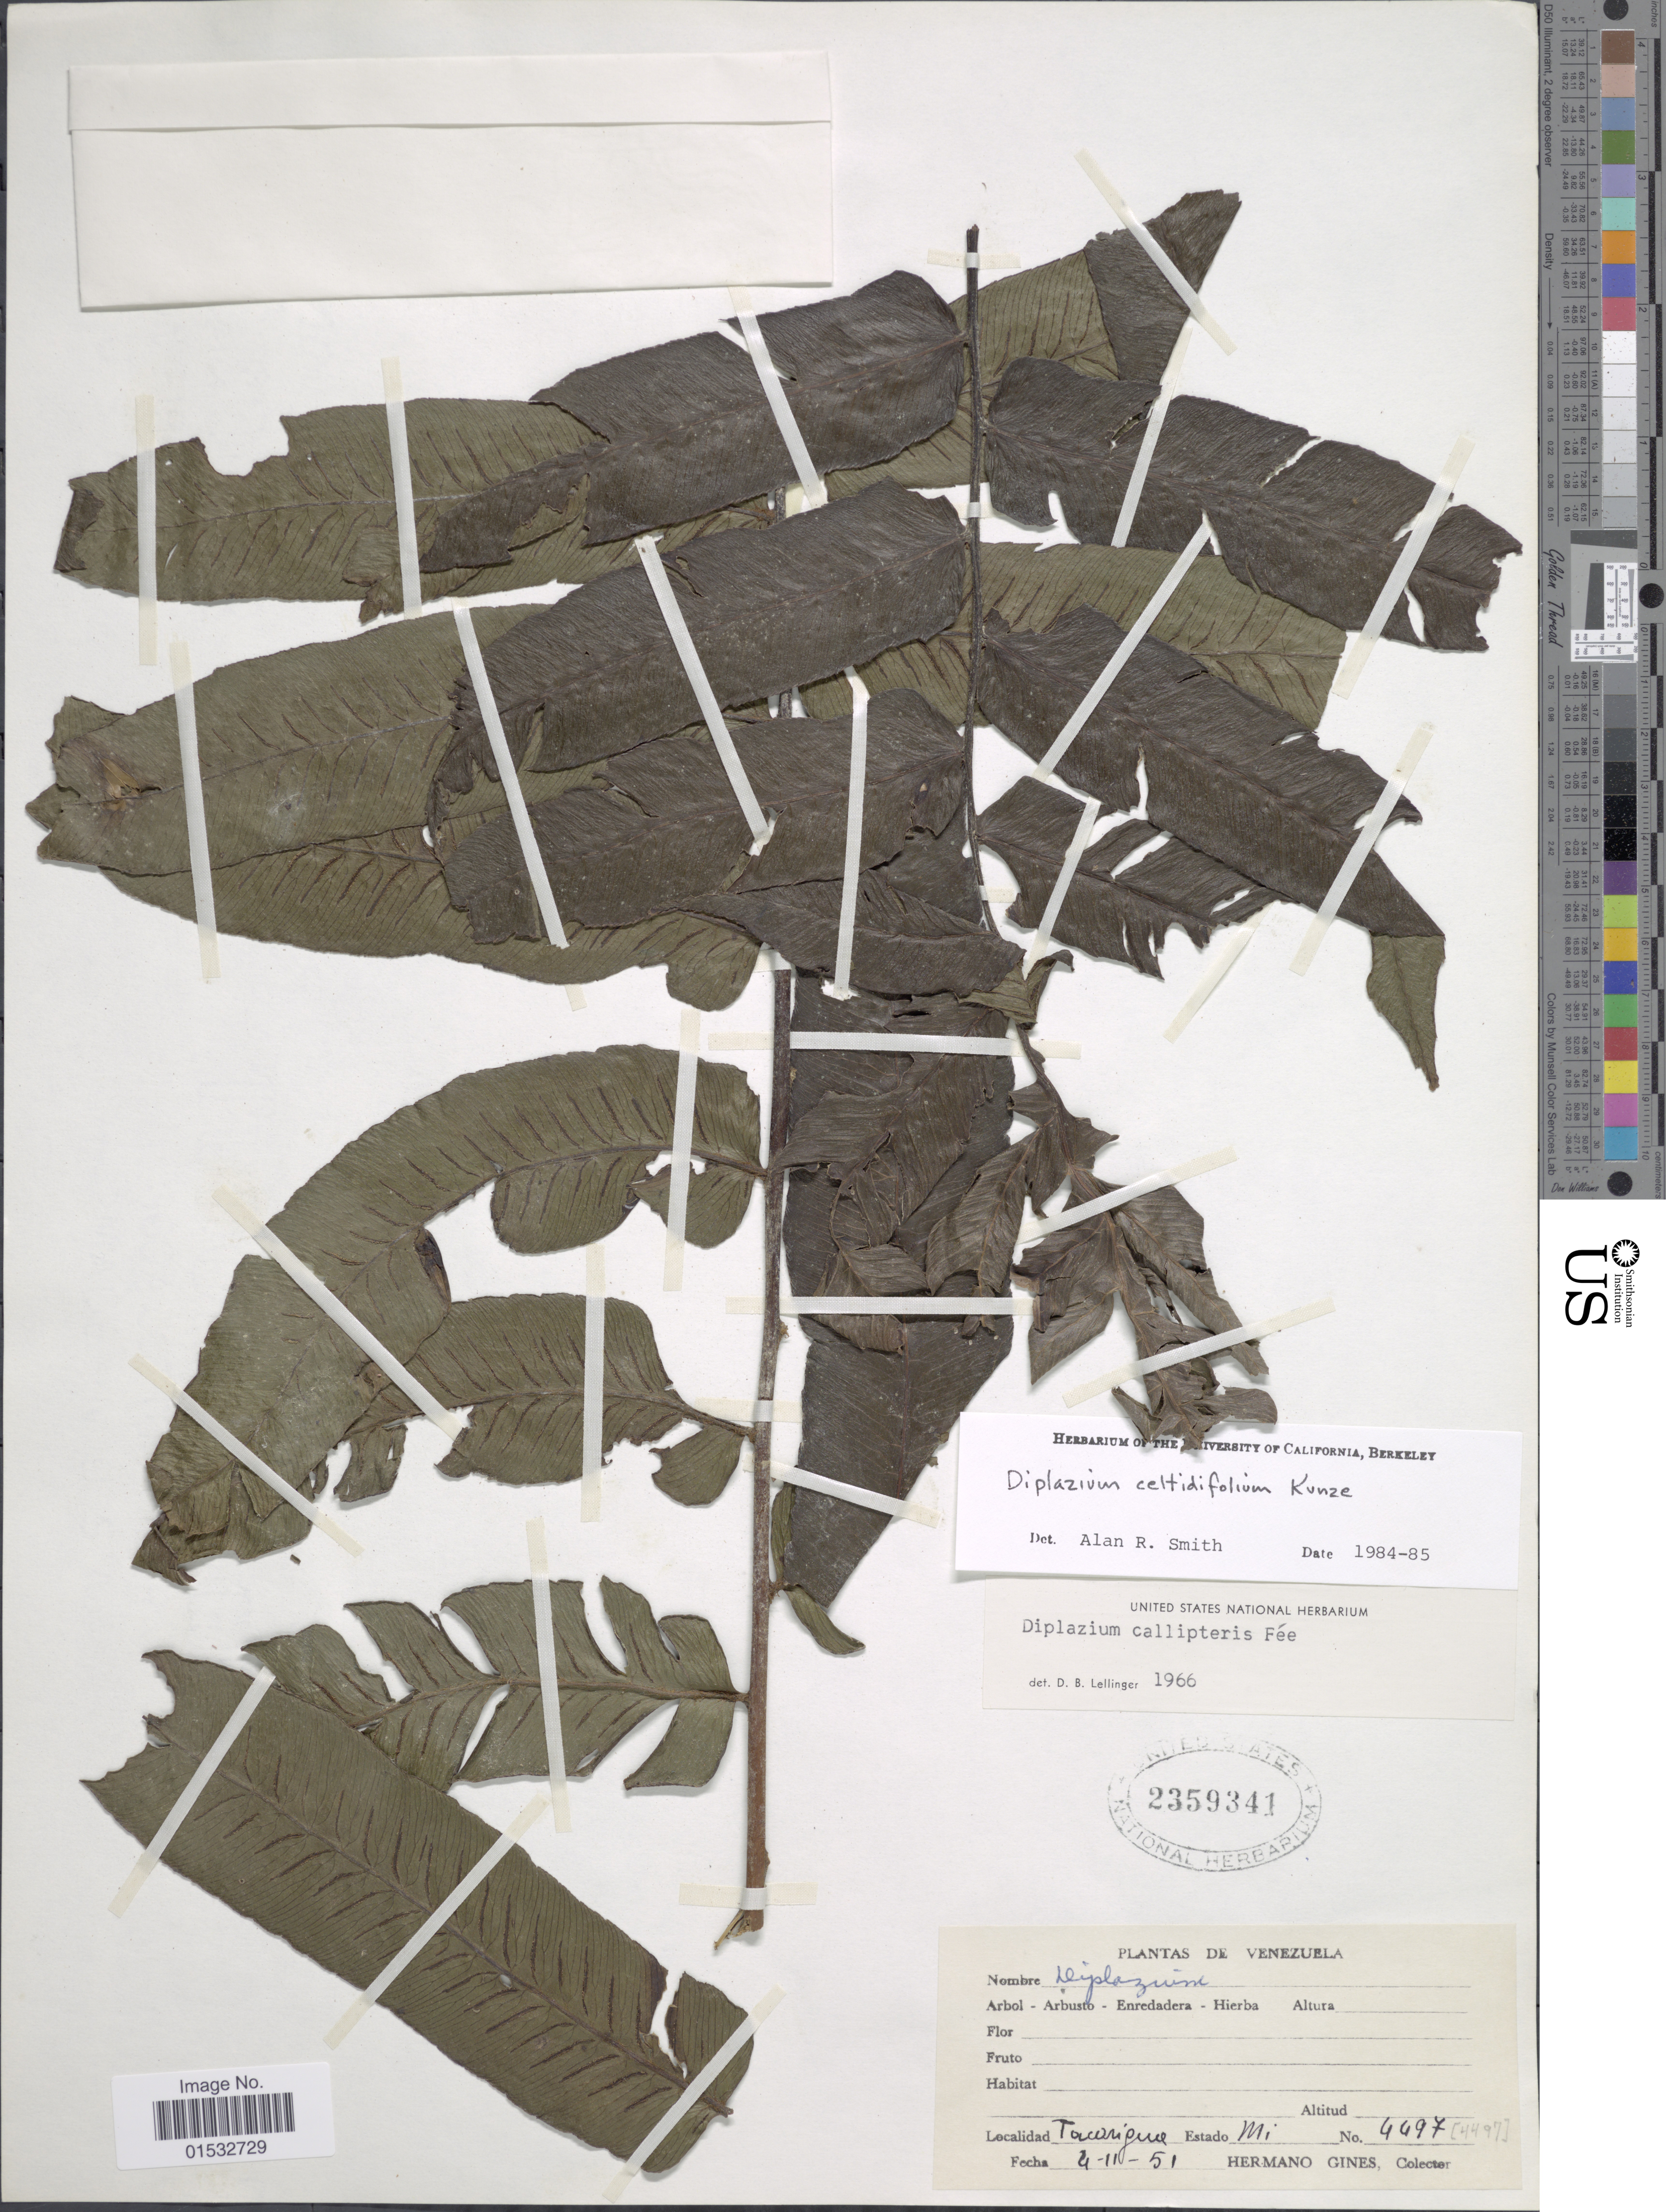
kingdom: Plantae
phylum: Tracheophyta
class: Polypodiopsida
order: Polypodiales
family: Athyriaceae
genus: Diplazium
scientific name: Diplazium celtidifolium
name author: Kunze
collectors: Bro. Gines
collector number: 4497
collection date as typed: Transcribed d/m/y: 4/11/51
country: Venezuela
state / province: Miranda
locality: Tacarigua, Estado Mi. [State of Miranda]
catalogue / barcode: US 2359341